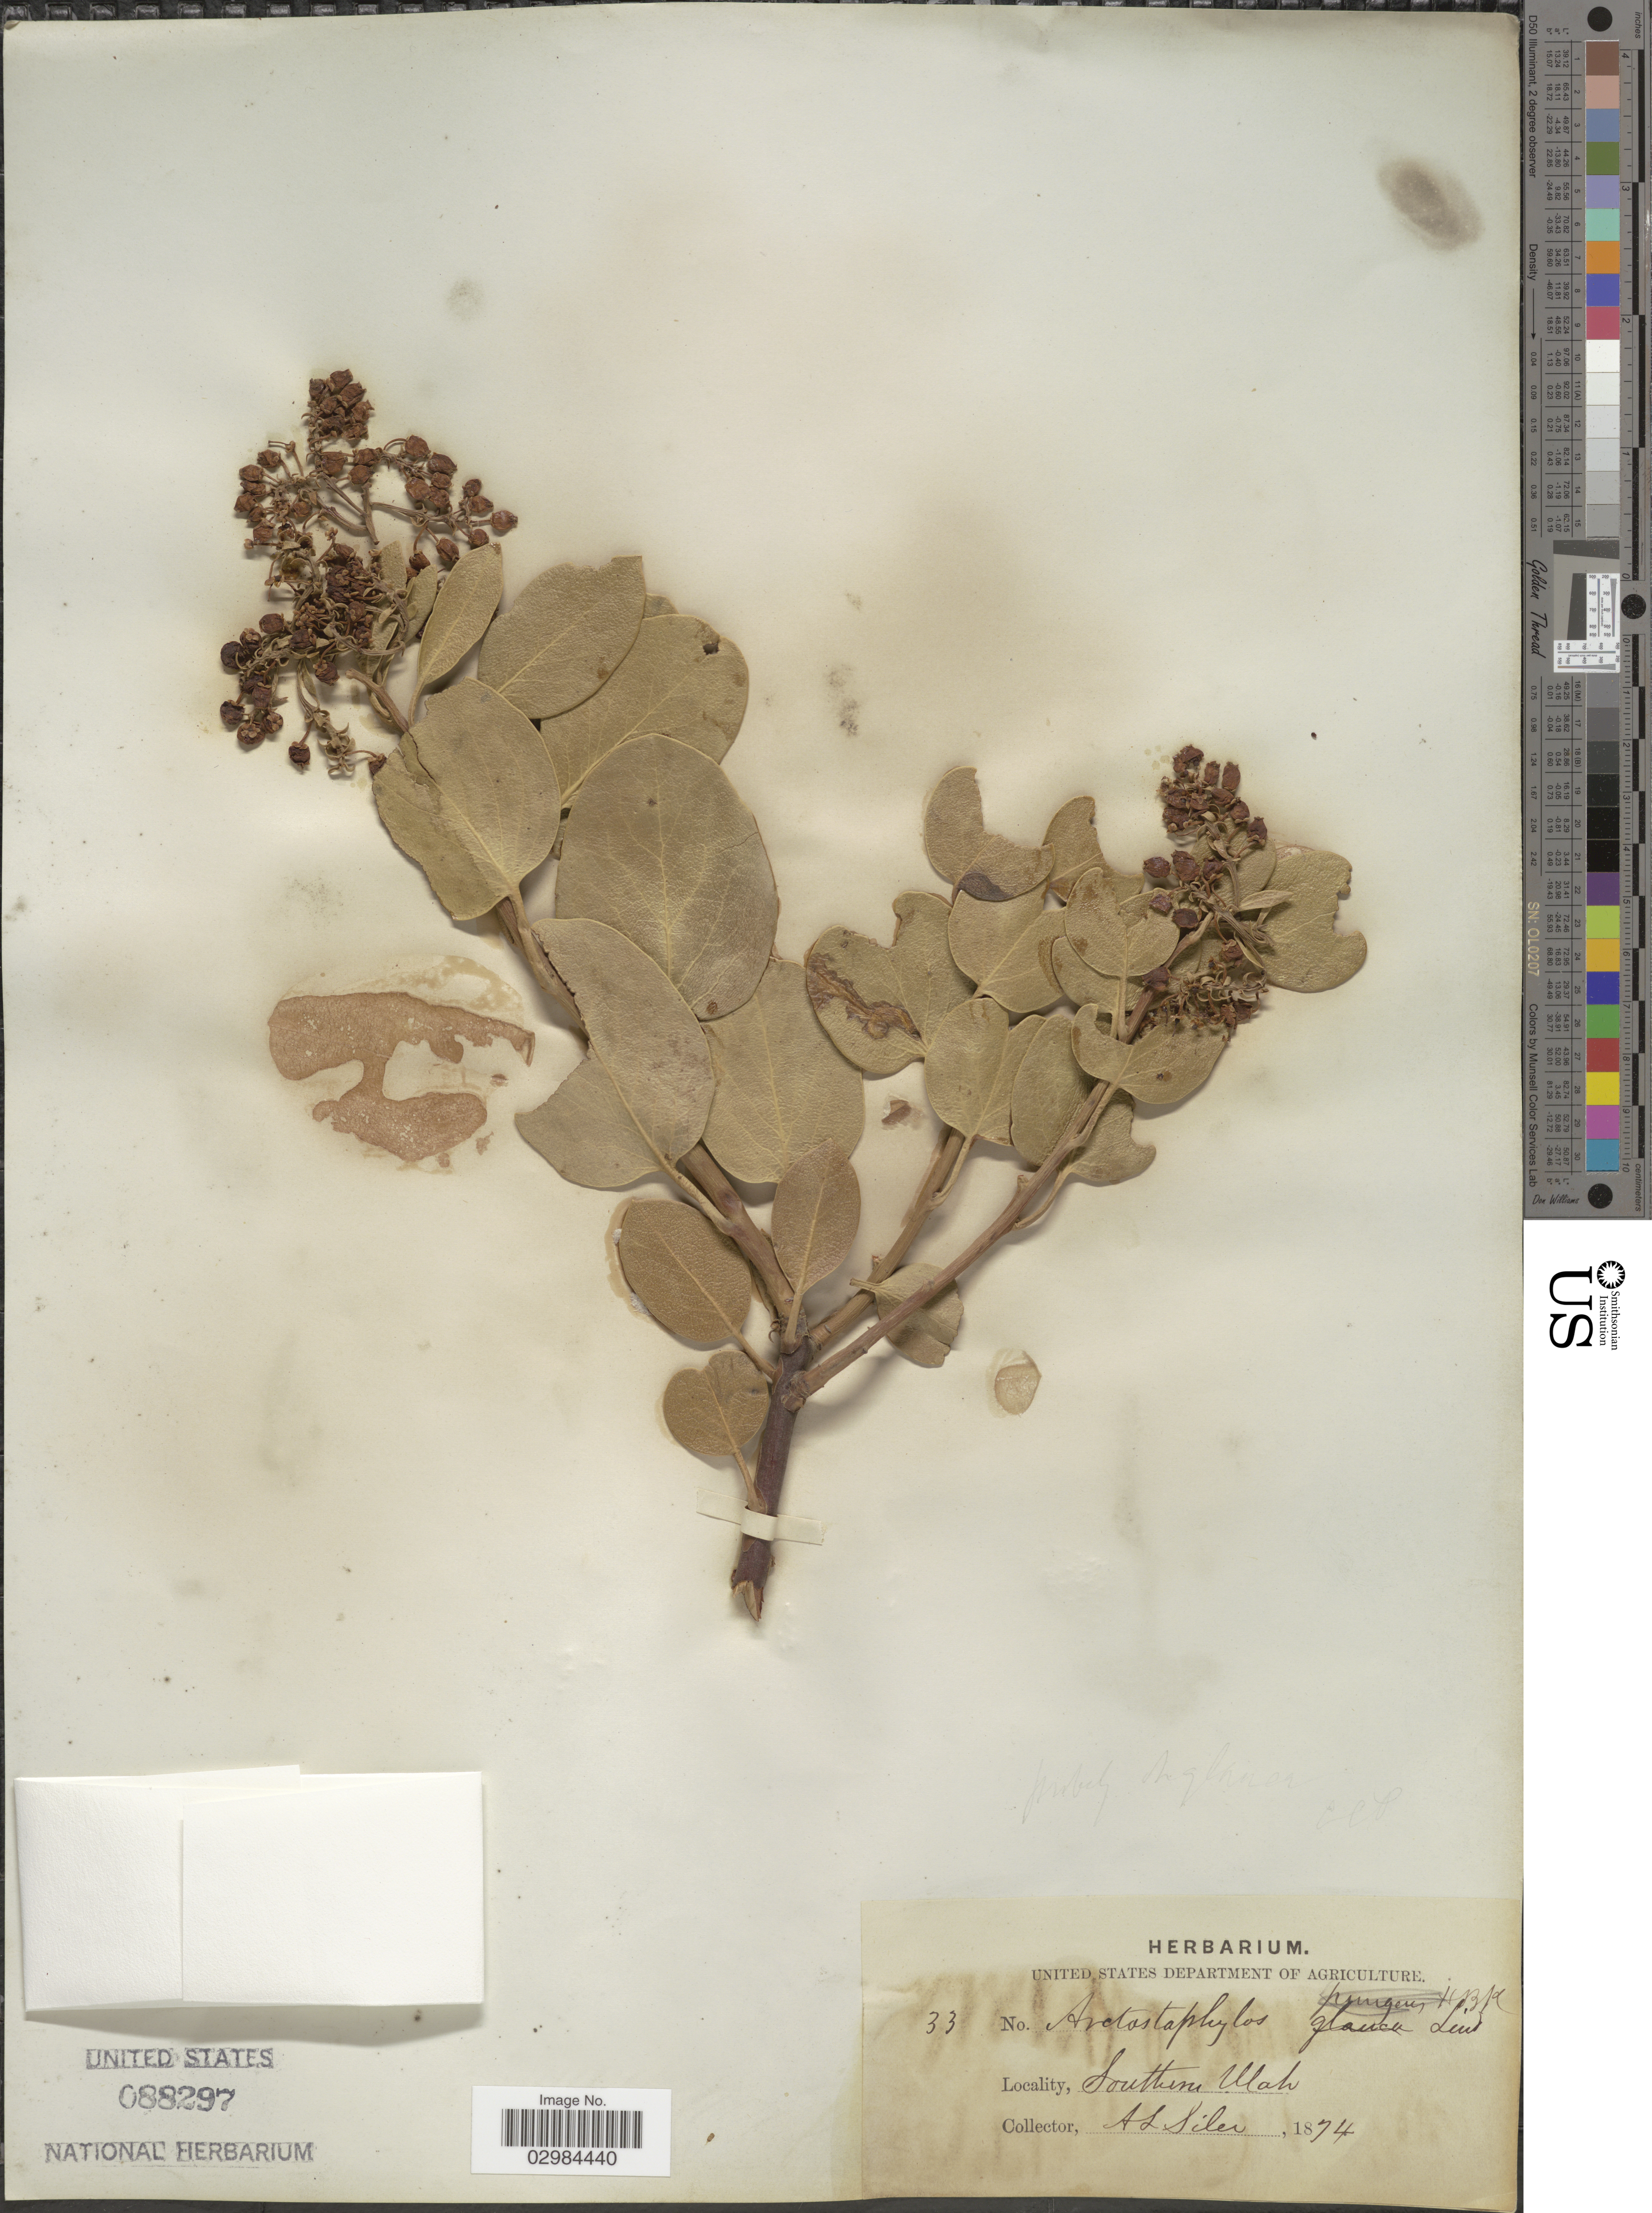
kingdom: Plantae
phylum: Tracheophyta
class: Magnoliopsida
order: Ericales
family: Ericaceae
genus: Arctostaphylos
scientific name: Arctostaphylos platyphylla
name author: (A. Gray) Kuntze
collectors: A. Siler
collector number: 33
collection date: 1874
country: United States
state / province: Utah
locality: Southern Utah.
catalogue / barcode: US 88297